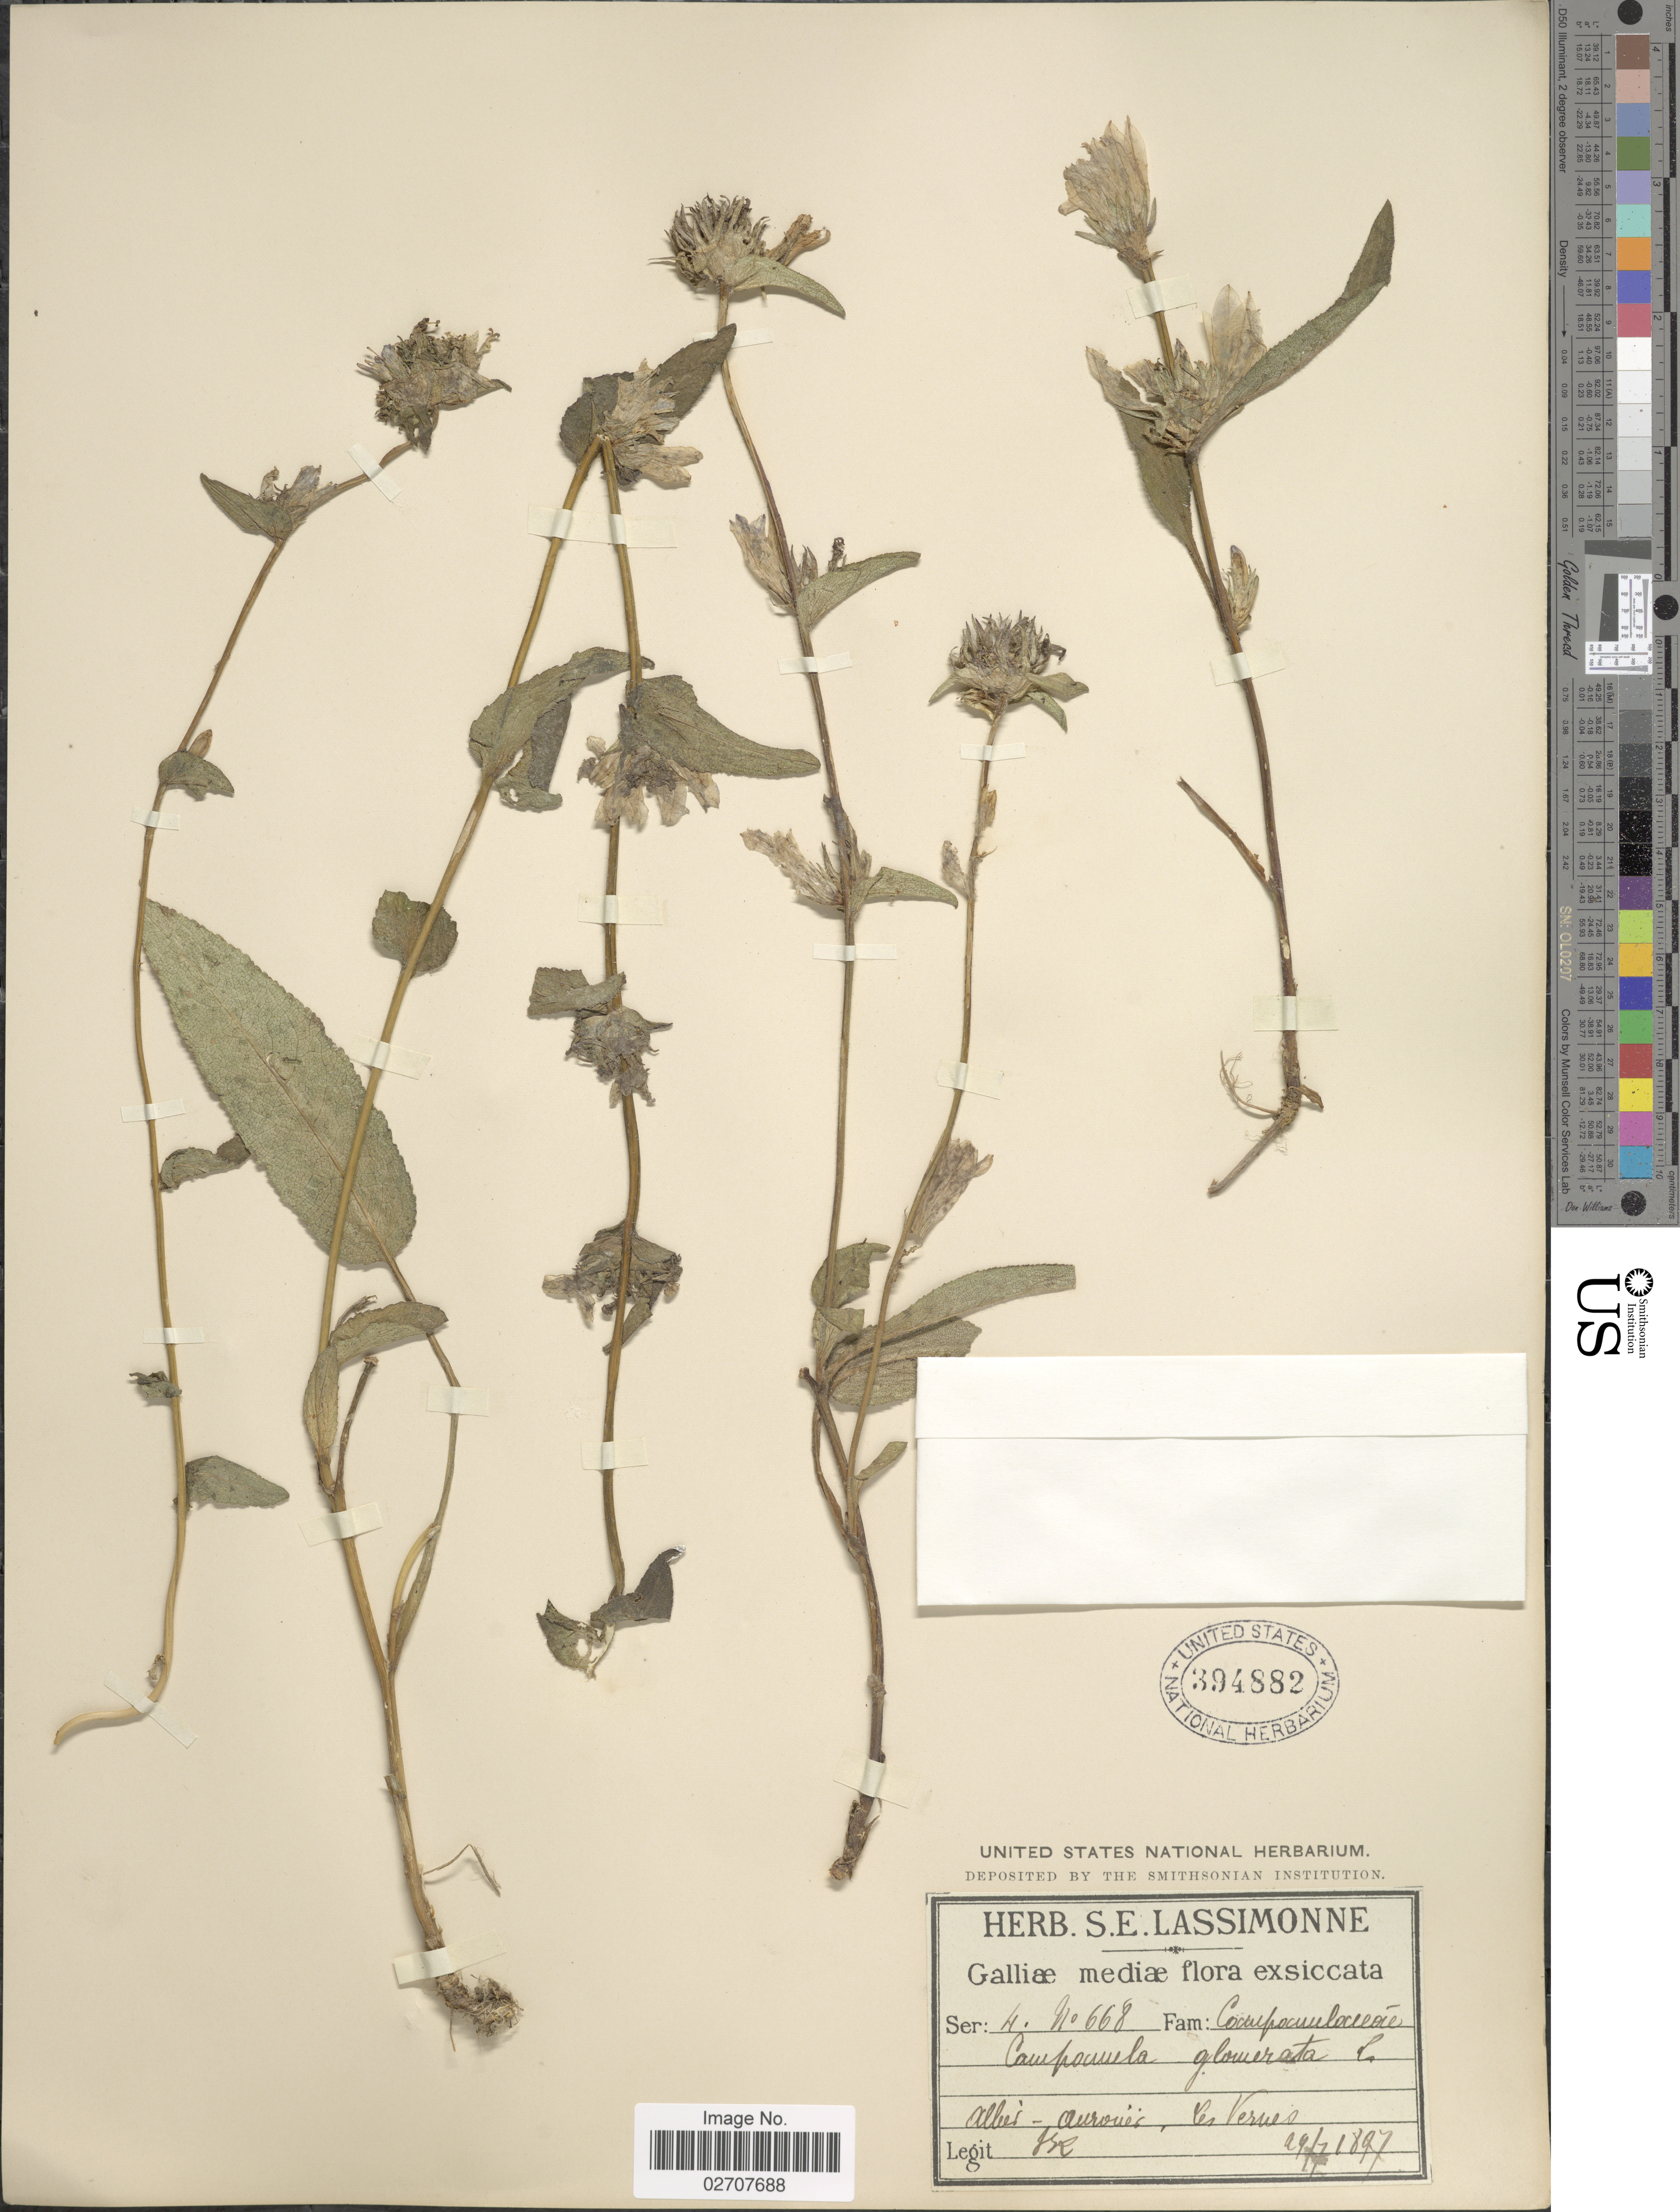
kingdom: Plantae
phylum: Tracheophyta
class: Magnoliopsida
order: Asterales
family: Campanulaceae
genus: Campanula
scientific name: Campanula glomerata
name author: L.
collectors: S. Lassimonne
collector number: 4 /668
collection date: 1897-07-29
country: France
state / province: Auvergne-Rhône-Alpes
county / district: Allier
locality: Galliae mediae. Allier - Aurovier, les Verues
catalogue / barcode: US 394882